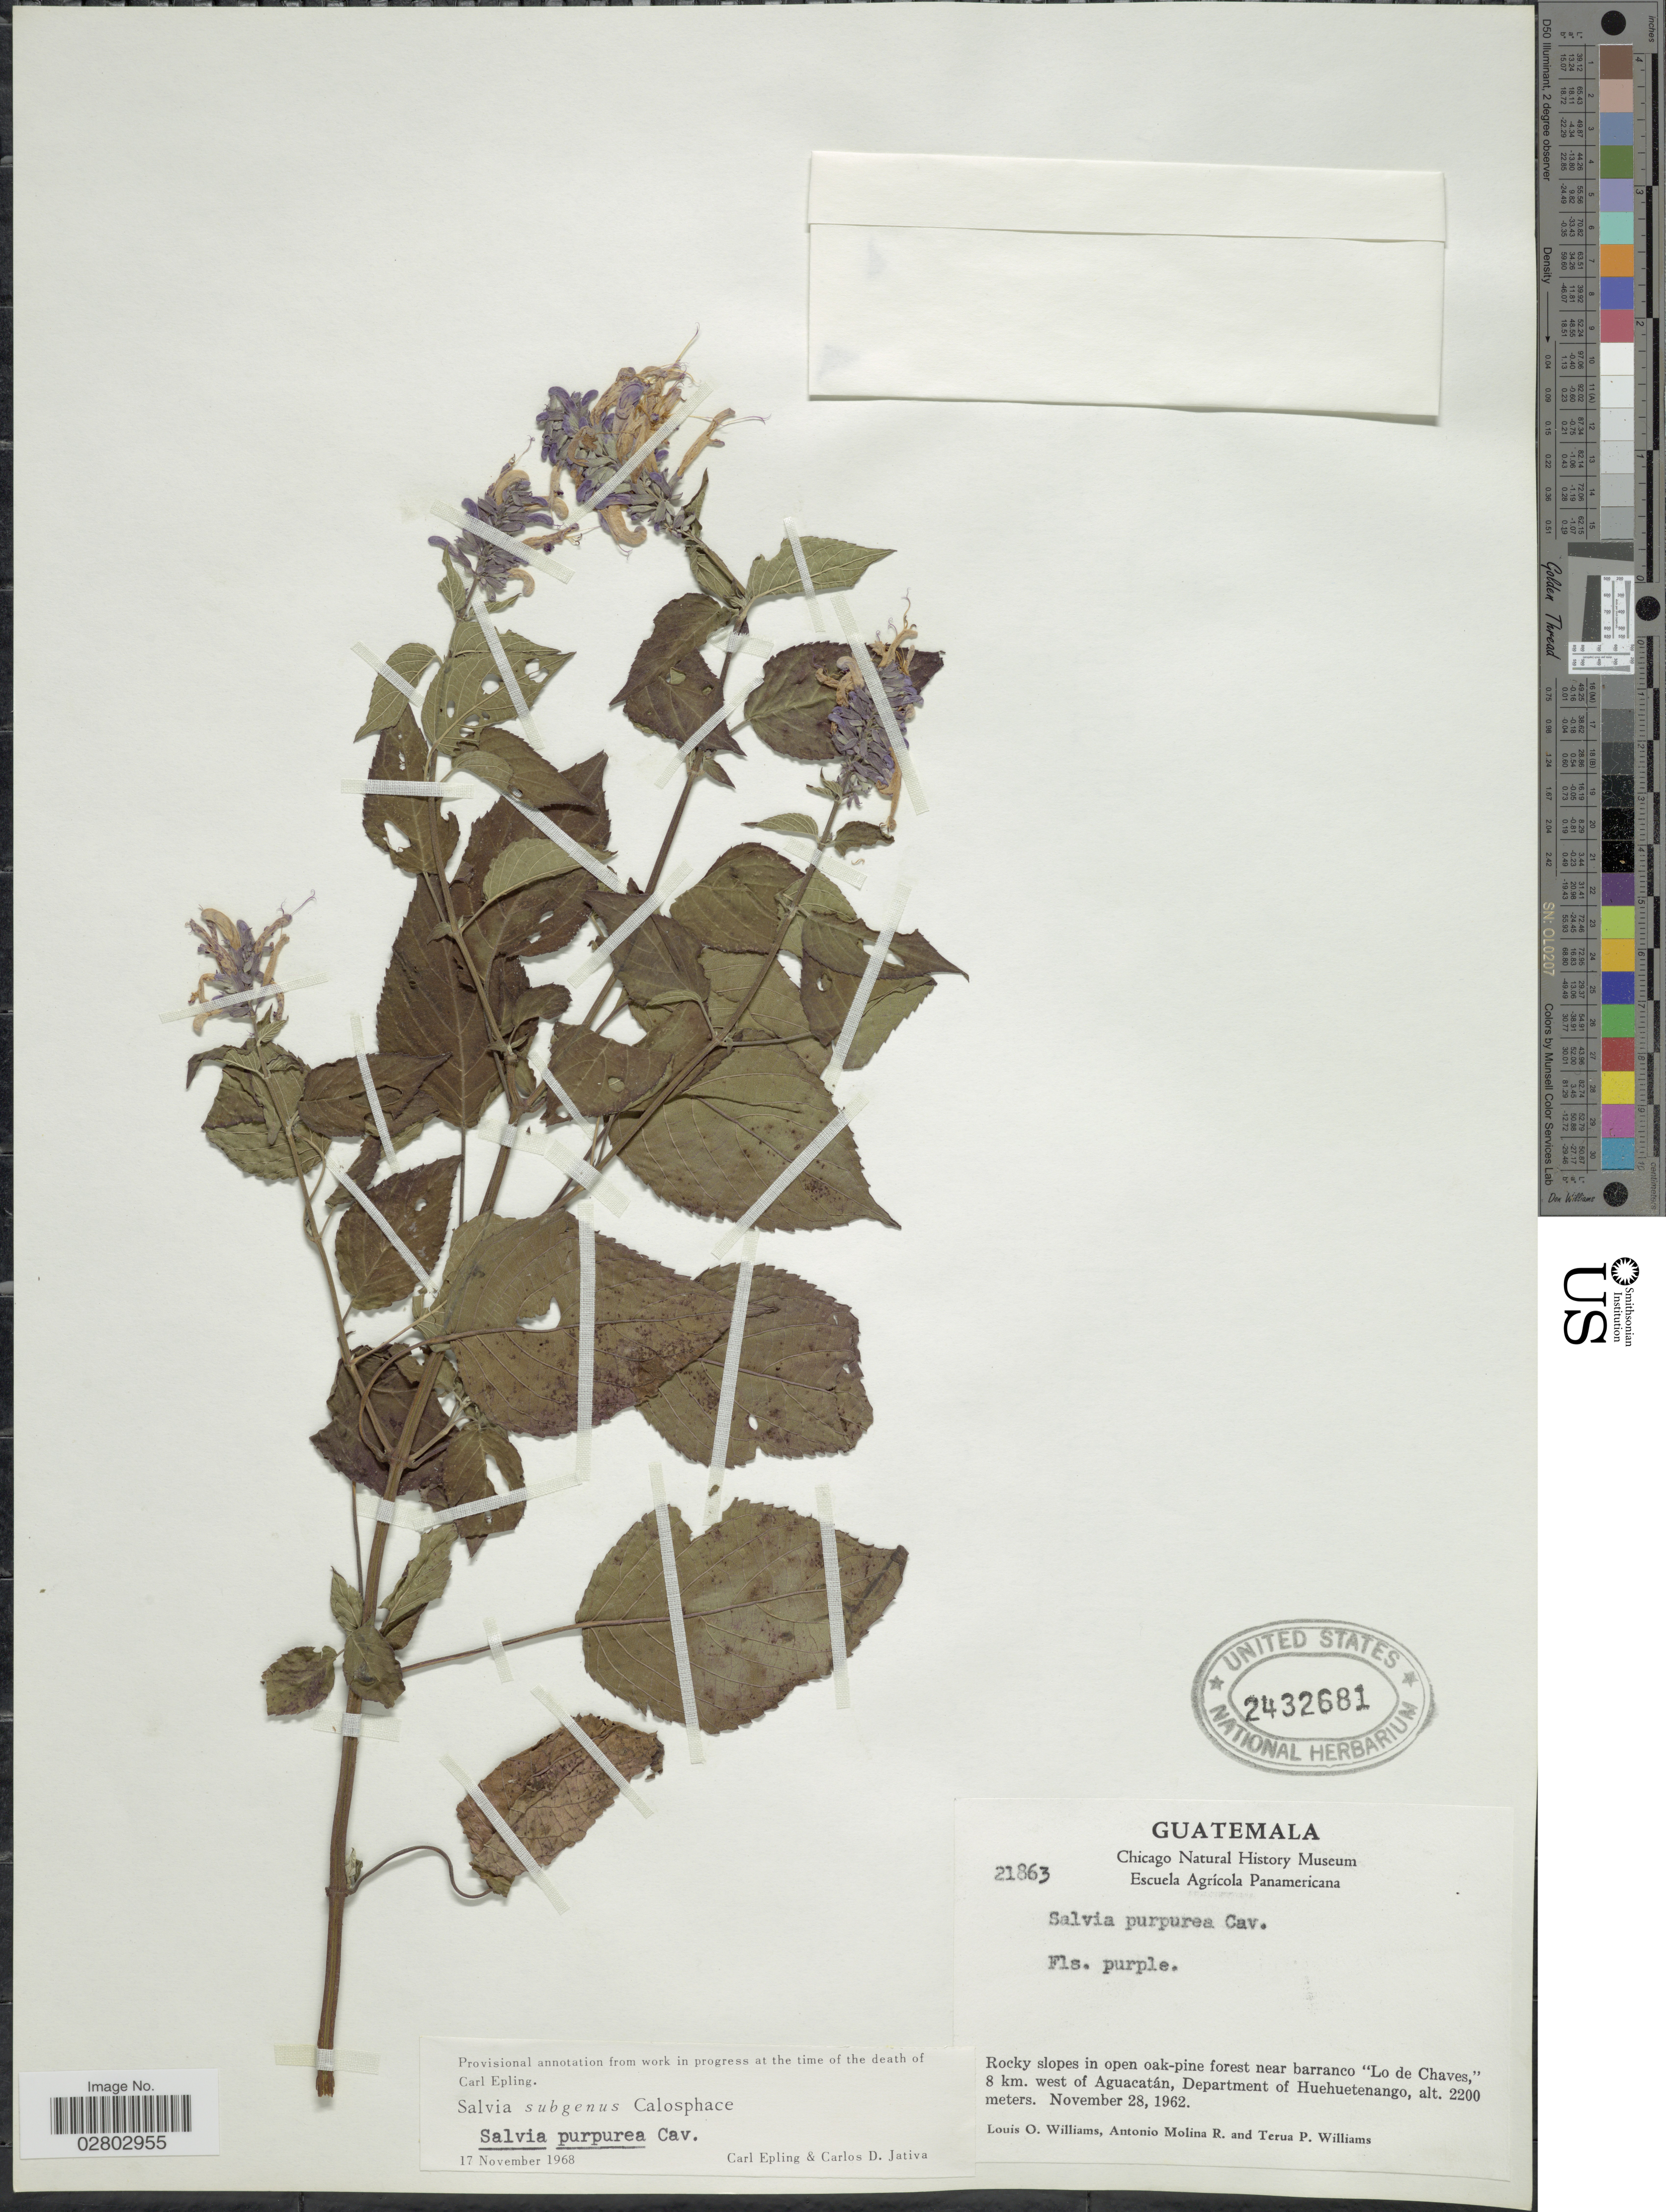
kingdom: Plantae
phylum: Tracheophyta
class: Magnoliopsida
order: Lamiales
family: Lamiaceae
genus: Salvia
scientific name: Salvia purpurea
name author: Cav.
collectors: L. O. Williams, A. Molina R. & T. Williams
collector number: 21863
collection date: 1962-11-28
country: Guatemala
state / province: Huehuetenango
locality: Rocky slopes in open oak-pine forest near barranco "Lo de Chaves", 8 km. west of Aguacatán, Department of Huehuetenango.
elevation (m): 2200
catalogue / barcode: US 2432681